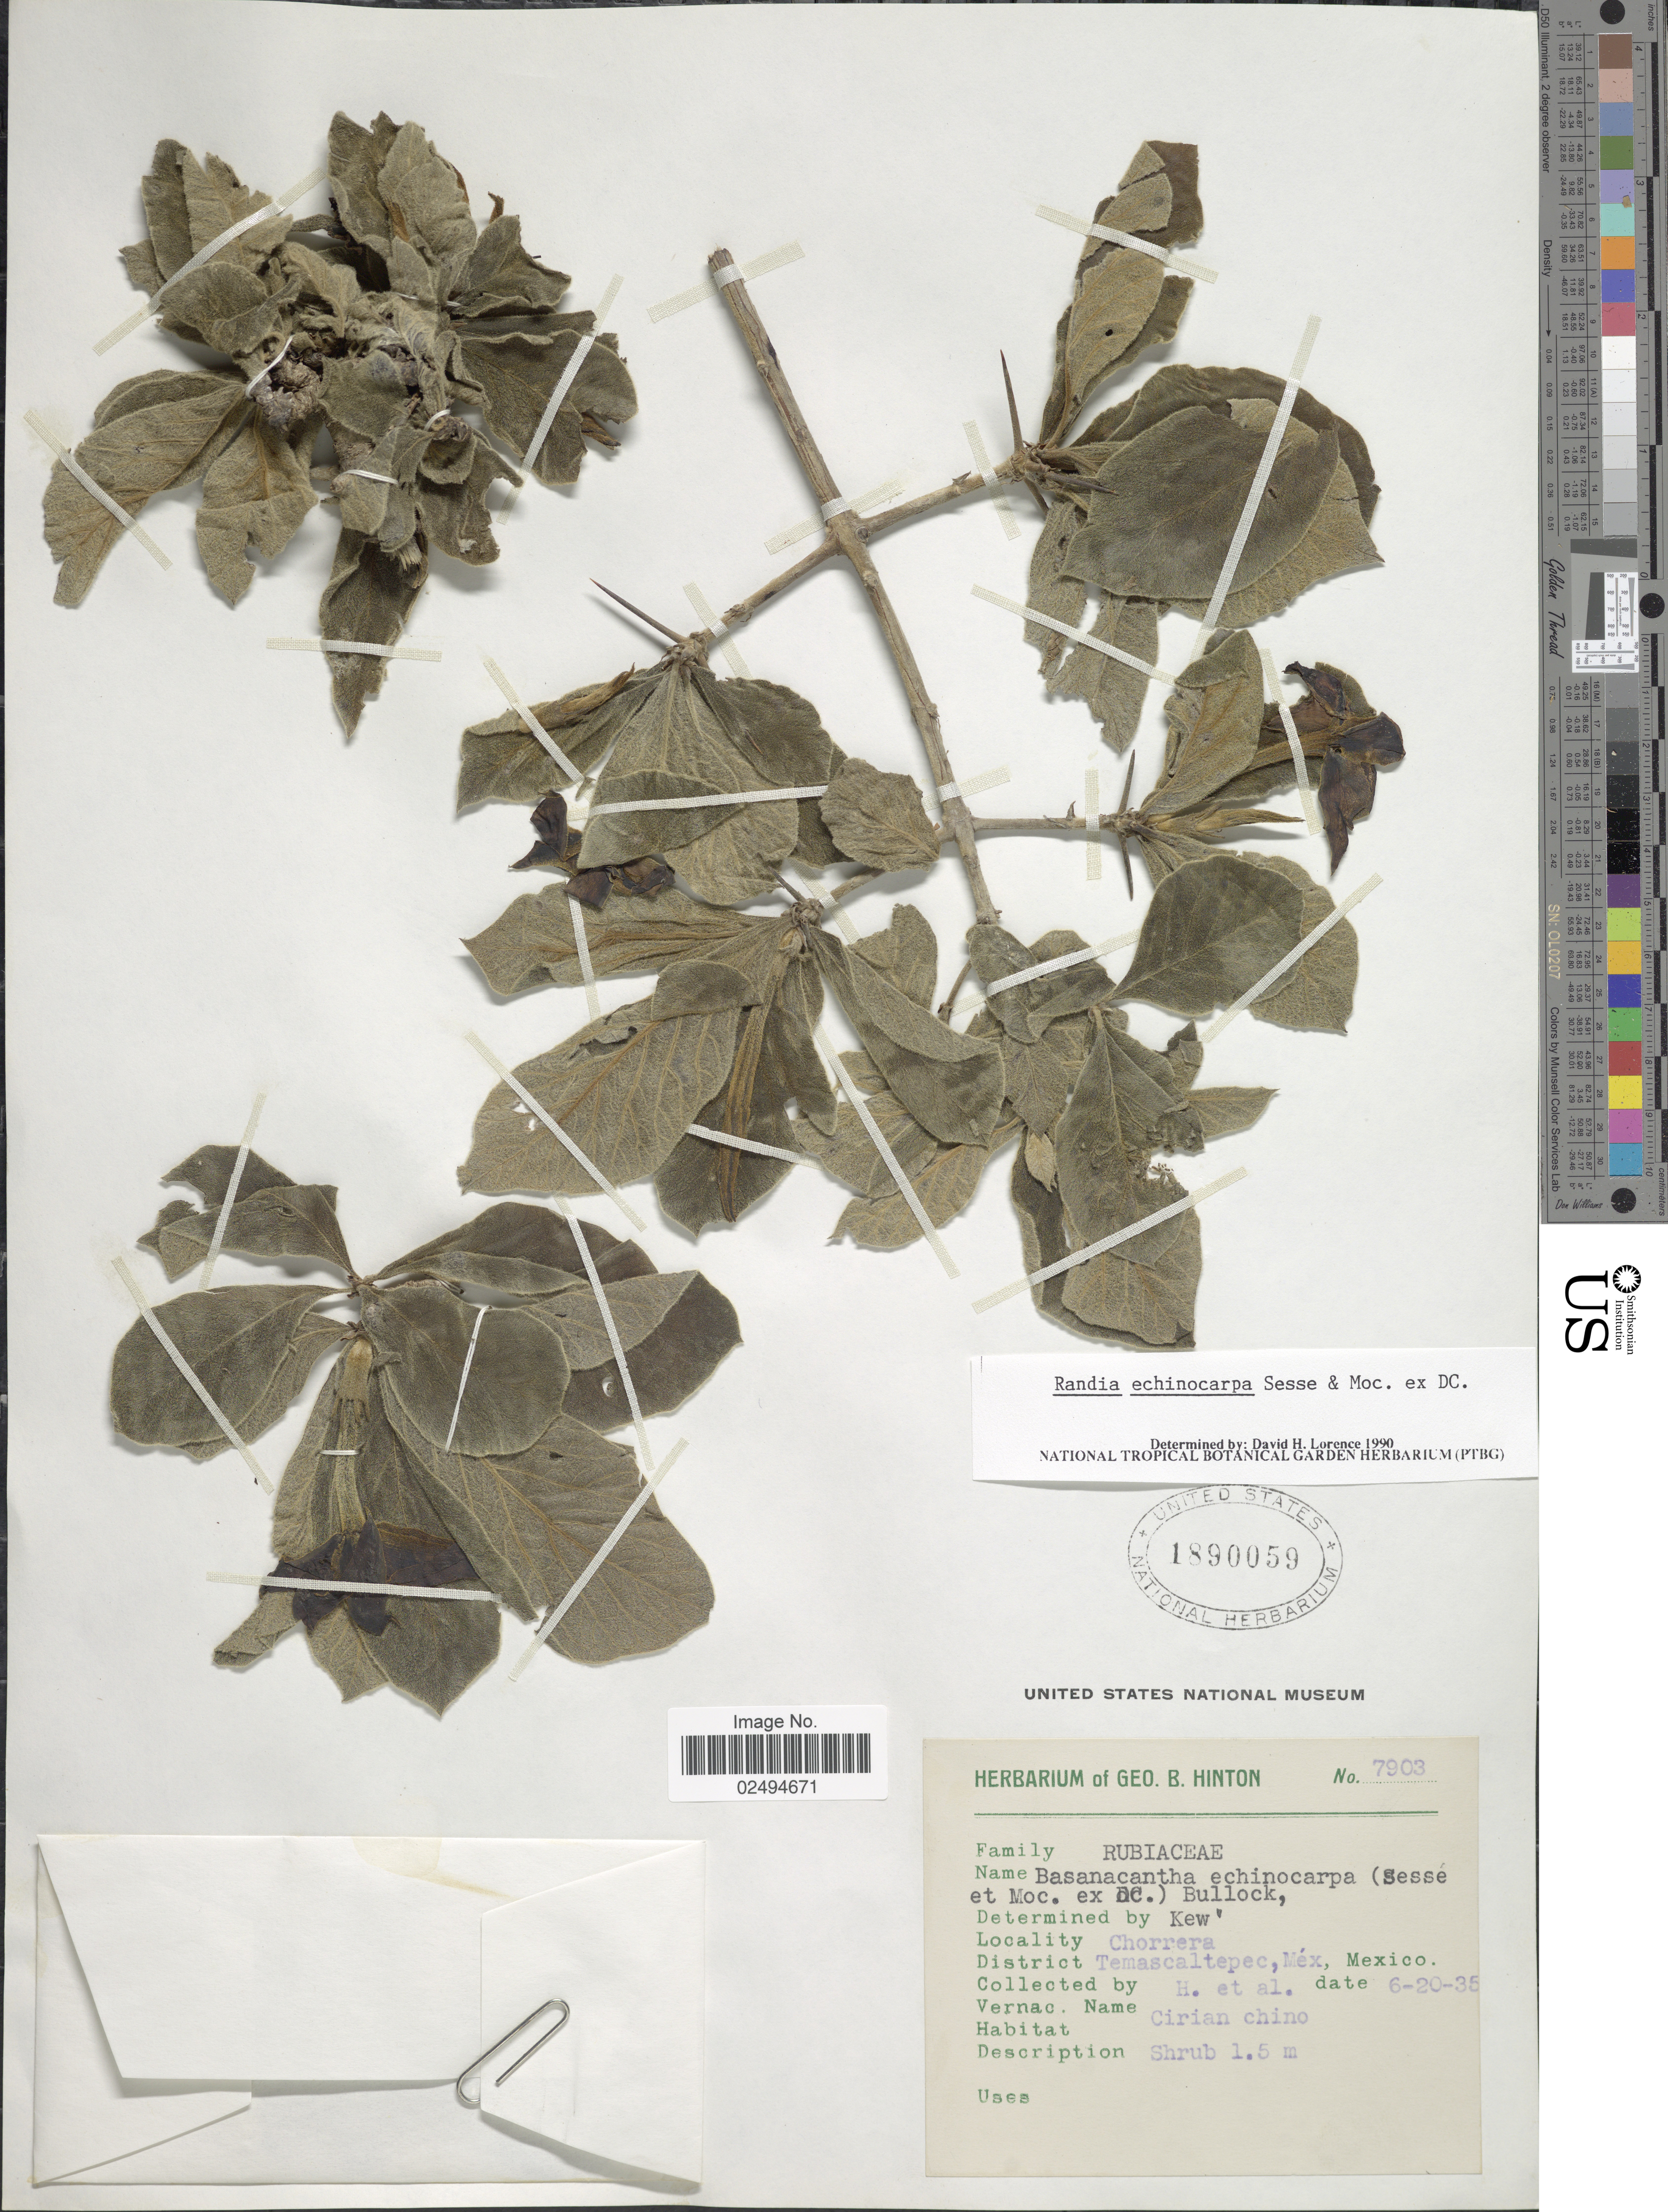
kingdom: Plantae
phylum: Tracheophyta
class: Magnoliopsida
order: Gentianales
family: Rubiaceae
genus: Randia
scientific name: Randia echinocarpa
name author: Sessé & Moc. ex DC.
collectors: G. B. Hinton & et al.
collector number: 7903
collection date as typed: Transcribed d/m/y: 20/6/35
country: Mexico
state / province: México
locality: Chorrera, District Temascaltepec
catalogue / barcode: US 1890059